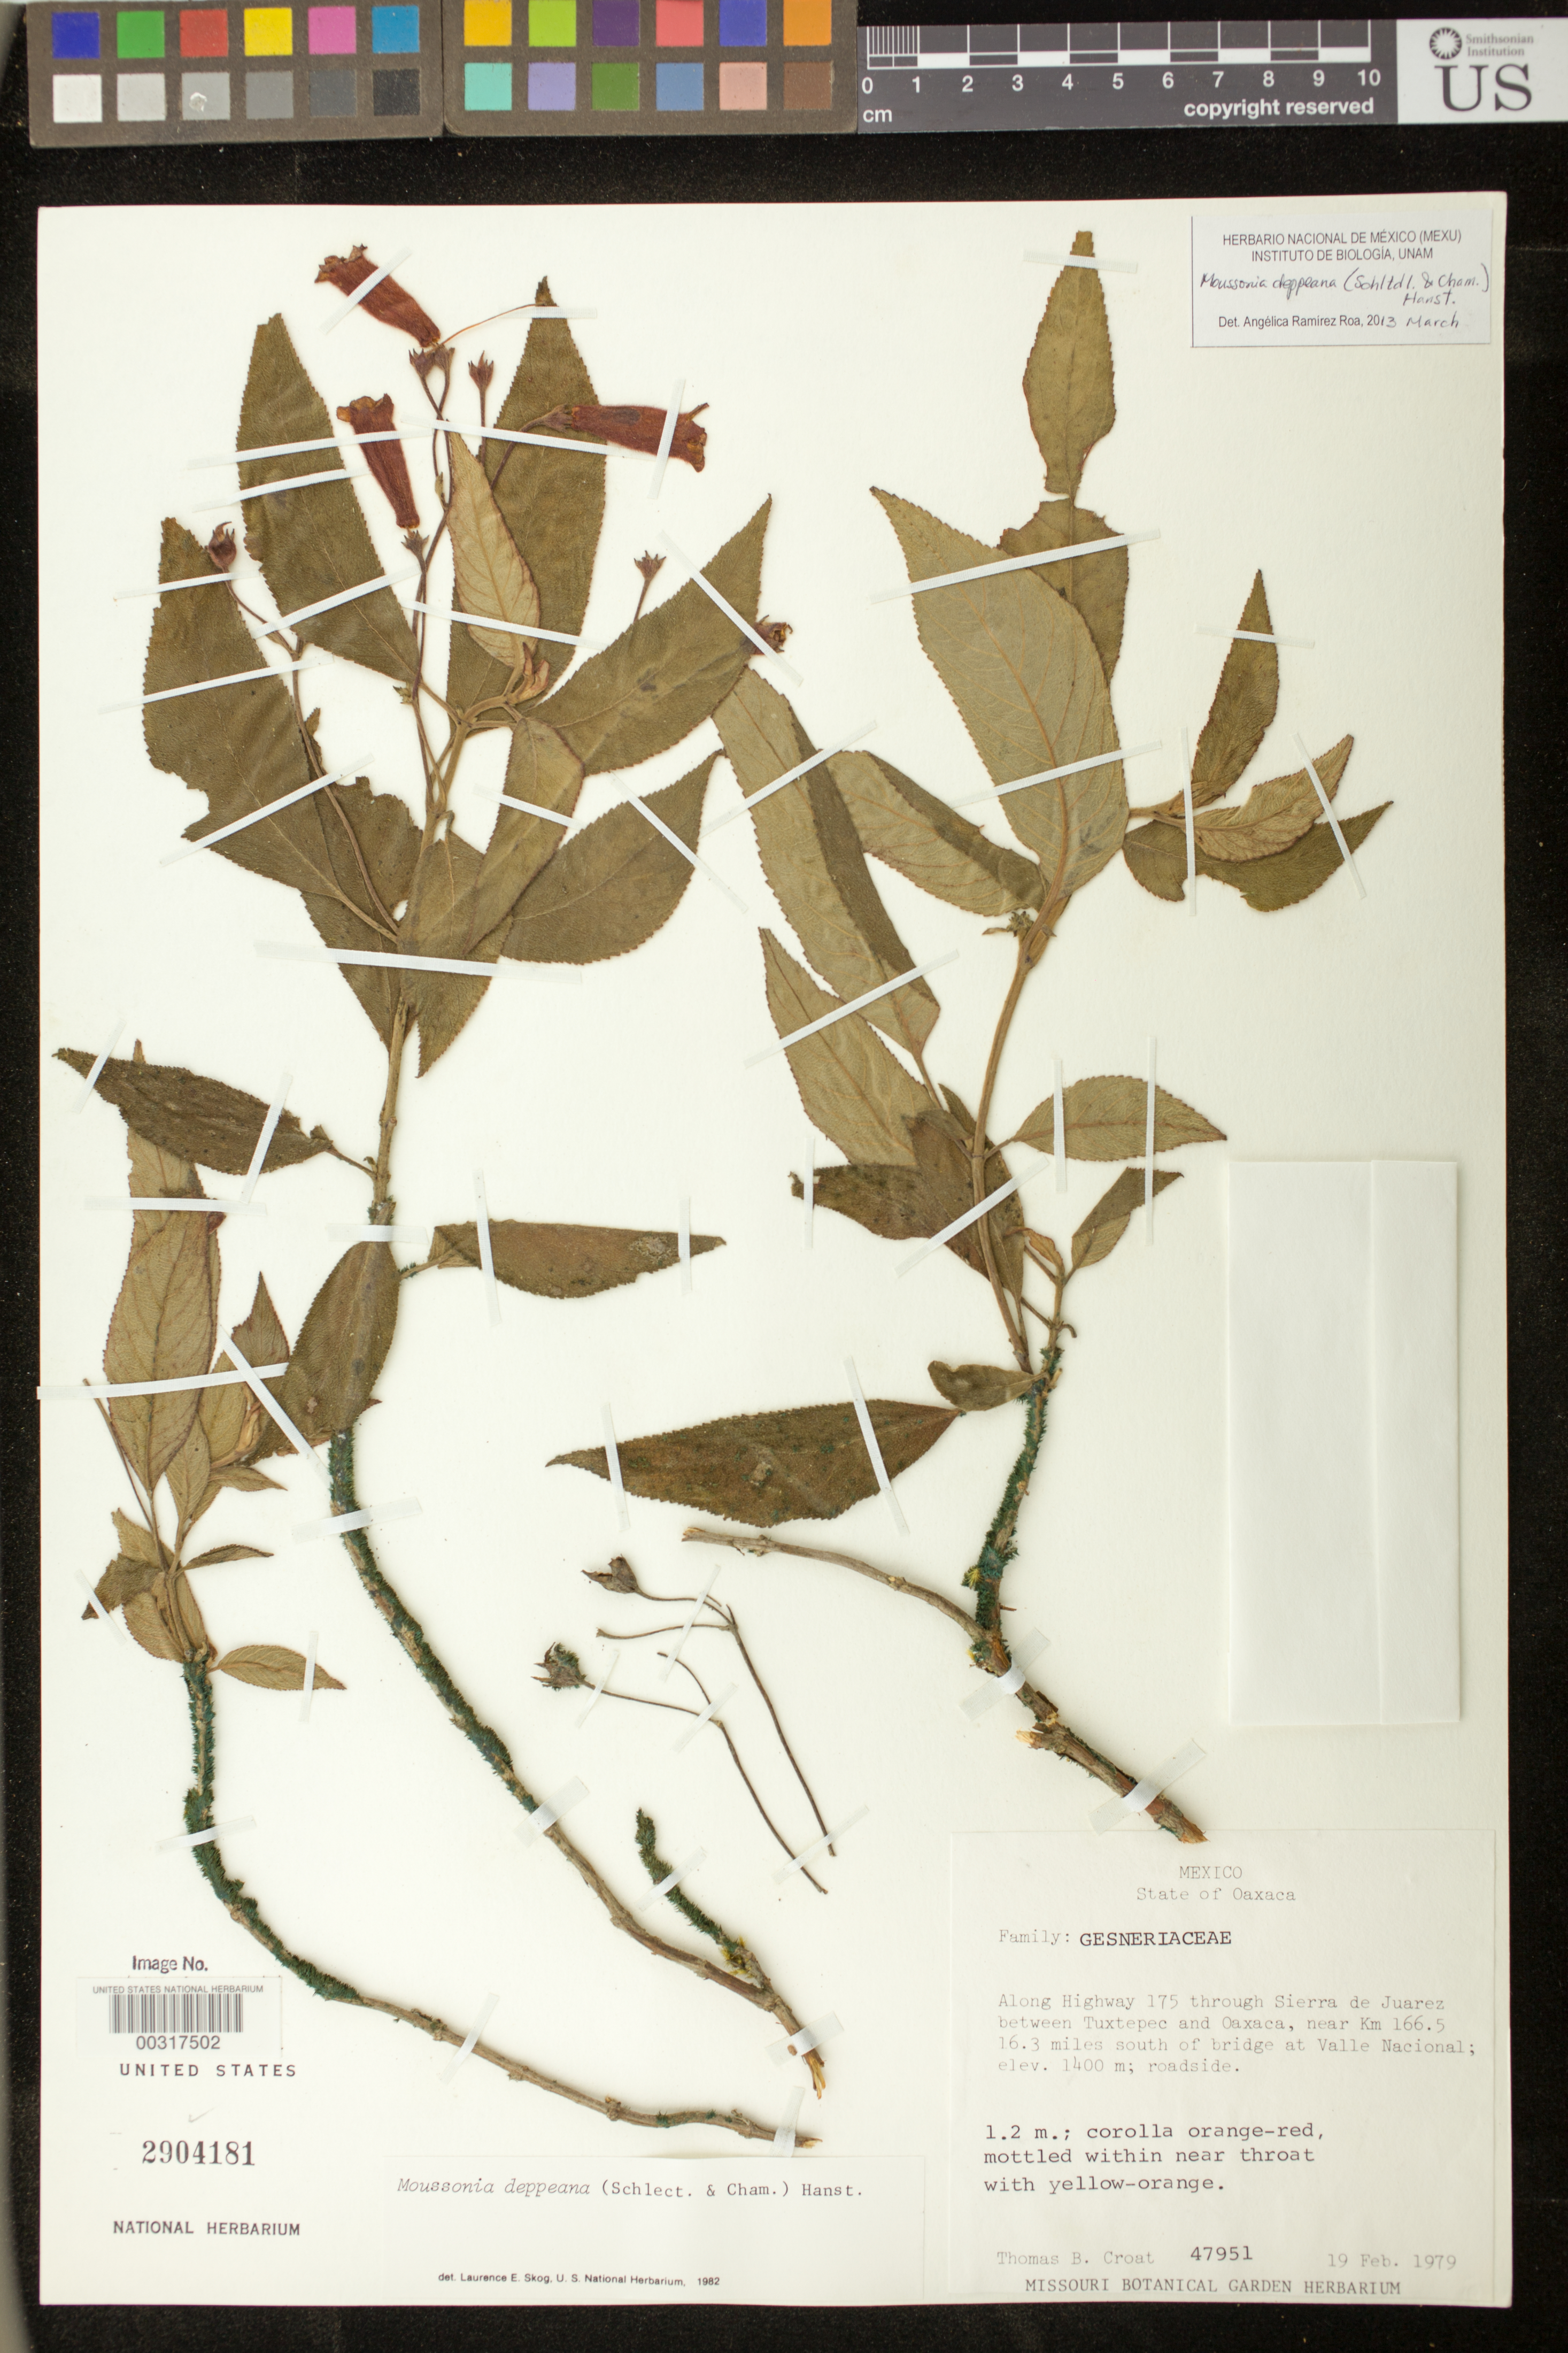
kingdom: Plantae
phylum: Tracheophyta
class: Magnoliopsida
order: Lamiales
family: Gesneriaceae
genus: Moussonia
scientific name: Moussonia deppeana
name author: (Schltdl. & Cham.) Klotzsch ex Hanst.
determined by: Ramírez-Roa, A.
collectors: T. B. Croat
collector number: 47951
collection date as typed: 19 Feb 1979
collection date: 1979-02-19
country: Mexico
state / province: Oaxaca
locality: Along highway 175 through Sierra de Juarez between Tuxtepec and Oaxaca, near km 166.5, 16.3mi S of bridge at Valle Nacional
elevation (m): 1400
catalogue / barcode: US 2904181